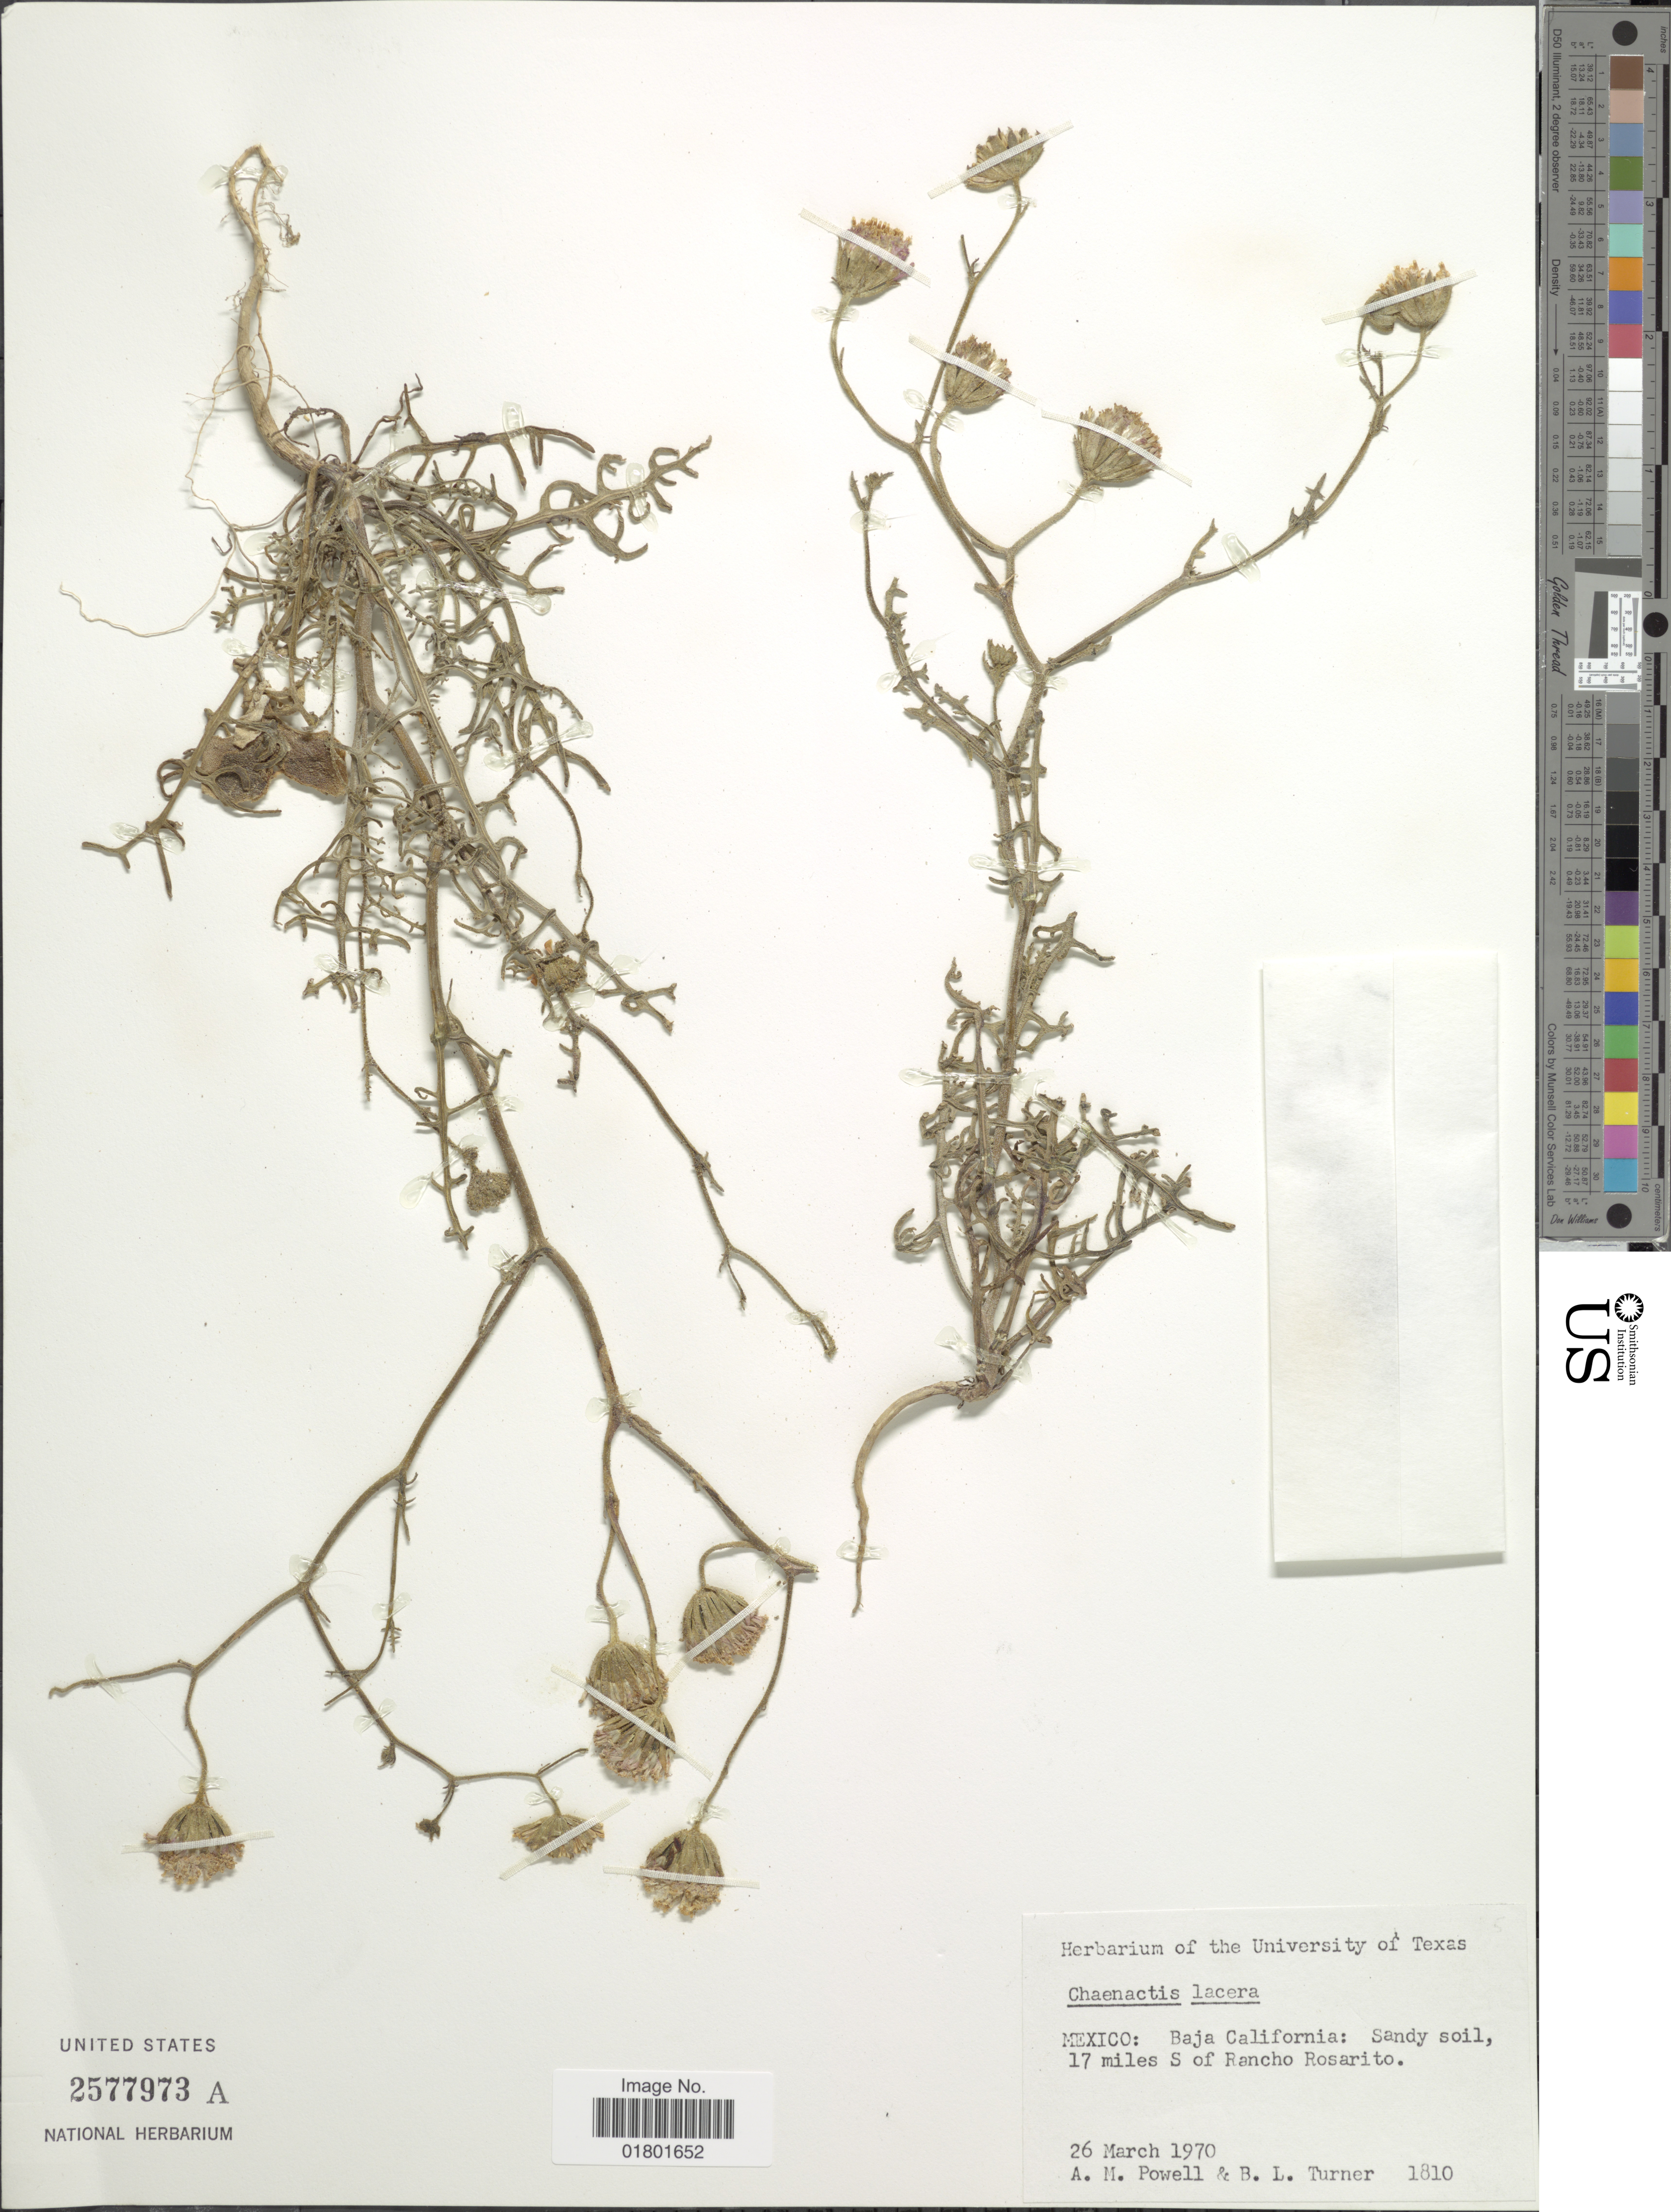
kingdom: Plantae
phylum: Tracheophyta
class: Magnoliopsida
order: Asterales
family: Asteraceae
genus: Chaenactis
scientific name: Chaenactis lacera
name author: Greene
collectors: A. M. Powell & B. L. Turner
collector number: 1810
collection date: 1970-03-26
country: Mexico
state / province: Baja California Norte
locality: Baja California, 17 miles S of Rancho Rosarito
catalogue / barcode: US 2577973A